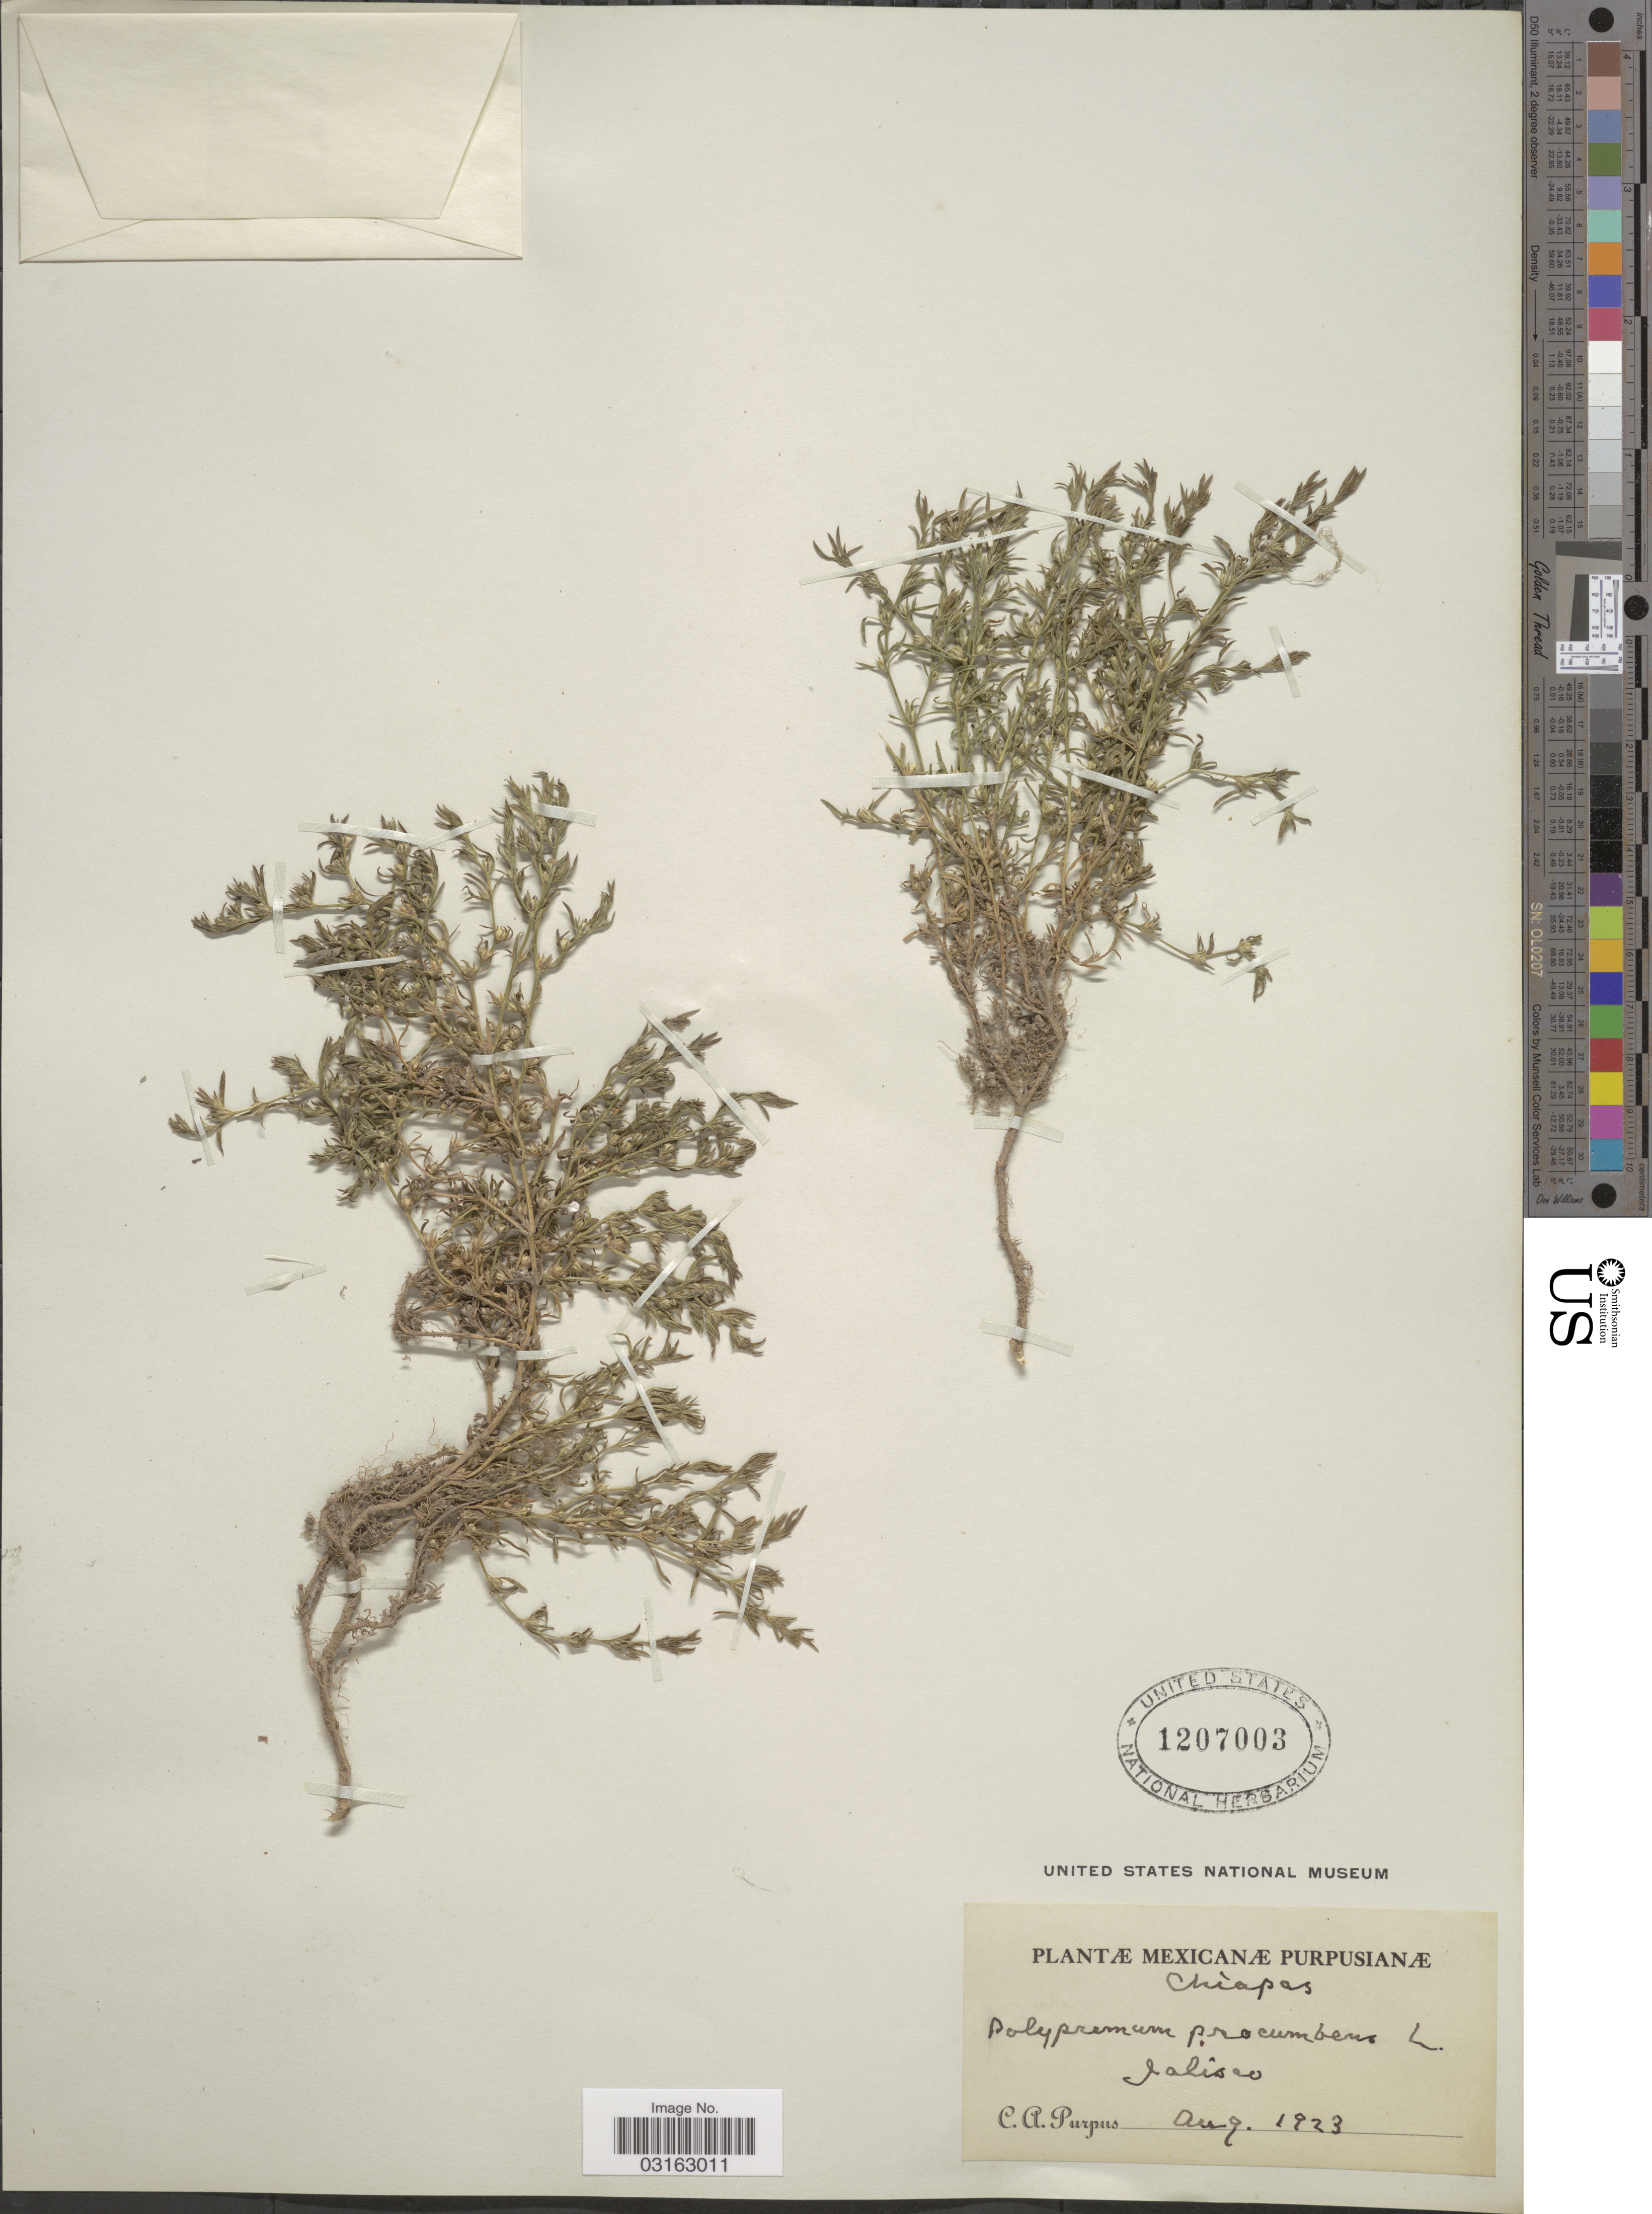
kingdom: Plantae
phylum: Tracheophyta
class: Magnoliopsida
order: Lamiales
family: Tetrachondraceae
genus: Polypremum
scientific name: Polypremum procumbens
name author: L.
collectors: C. A. Purpus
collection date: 1923-08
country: Mexico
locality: Chiapas, Jalisco.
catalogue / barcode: US 1207003